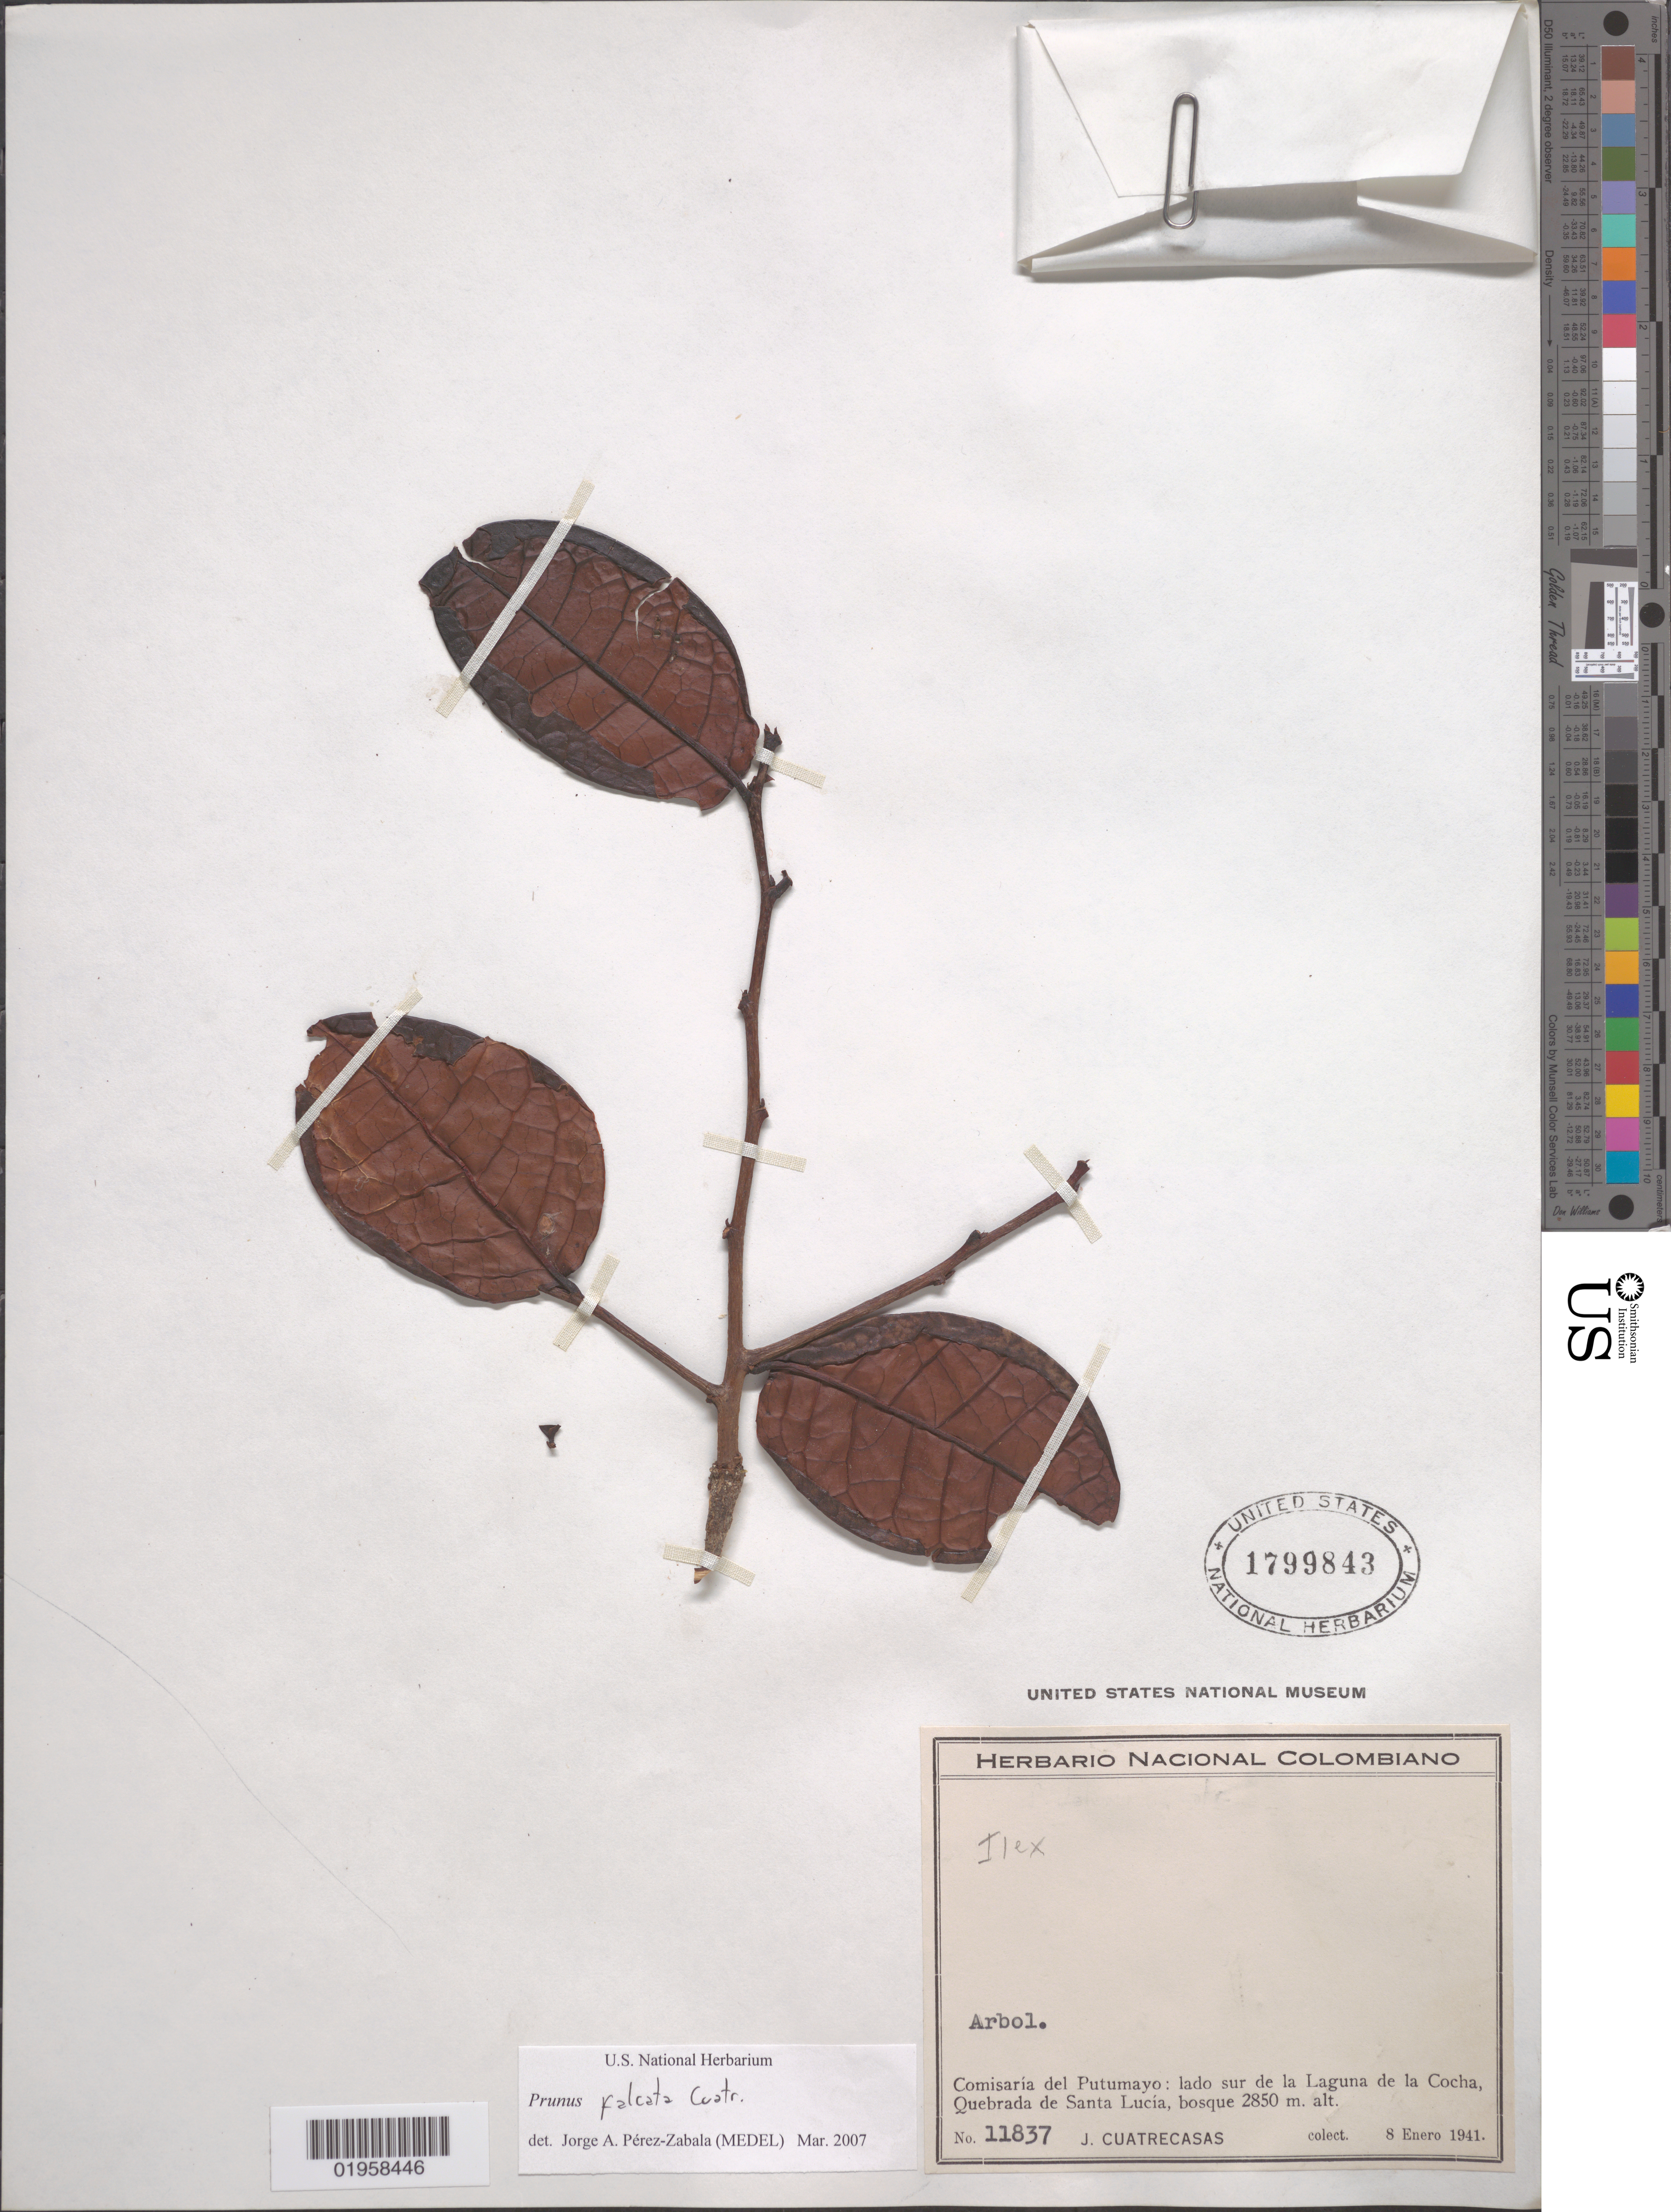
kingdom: Plantae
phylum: Tracheophyta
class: Magnoliopsida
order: Rosales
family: Rosaceae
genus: Prunus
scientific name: Prunus falcata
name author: Cuatrec.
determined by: Pérez, J. A.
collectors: J. Cuatrecasas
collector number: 11837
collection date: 1941-01-08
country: Colombia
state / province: Putumayo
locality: Comisaría del Putumayo; lado sur de la Laguna de la Cocha, Quebrada de Santa Lucia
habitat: Bosque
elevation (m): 2850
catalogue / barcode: US 1799843